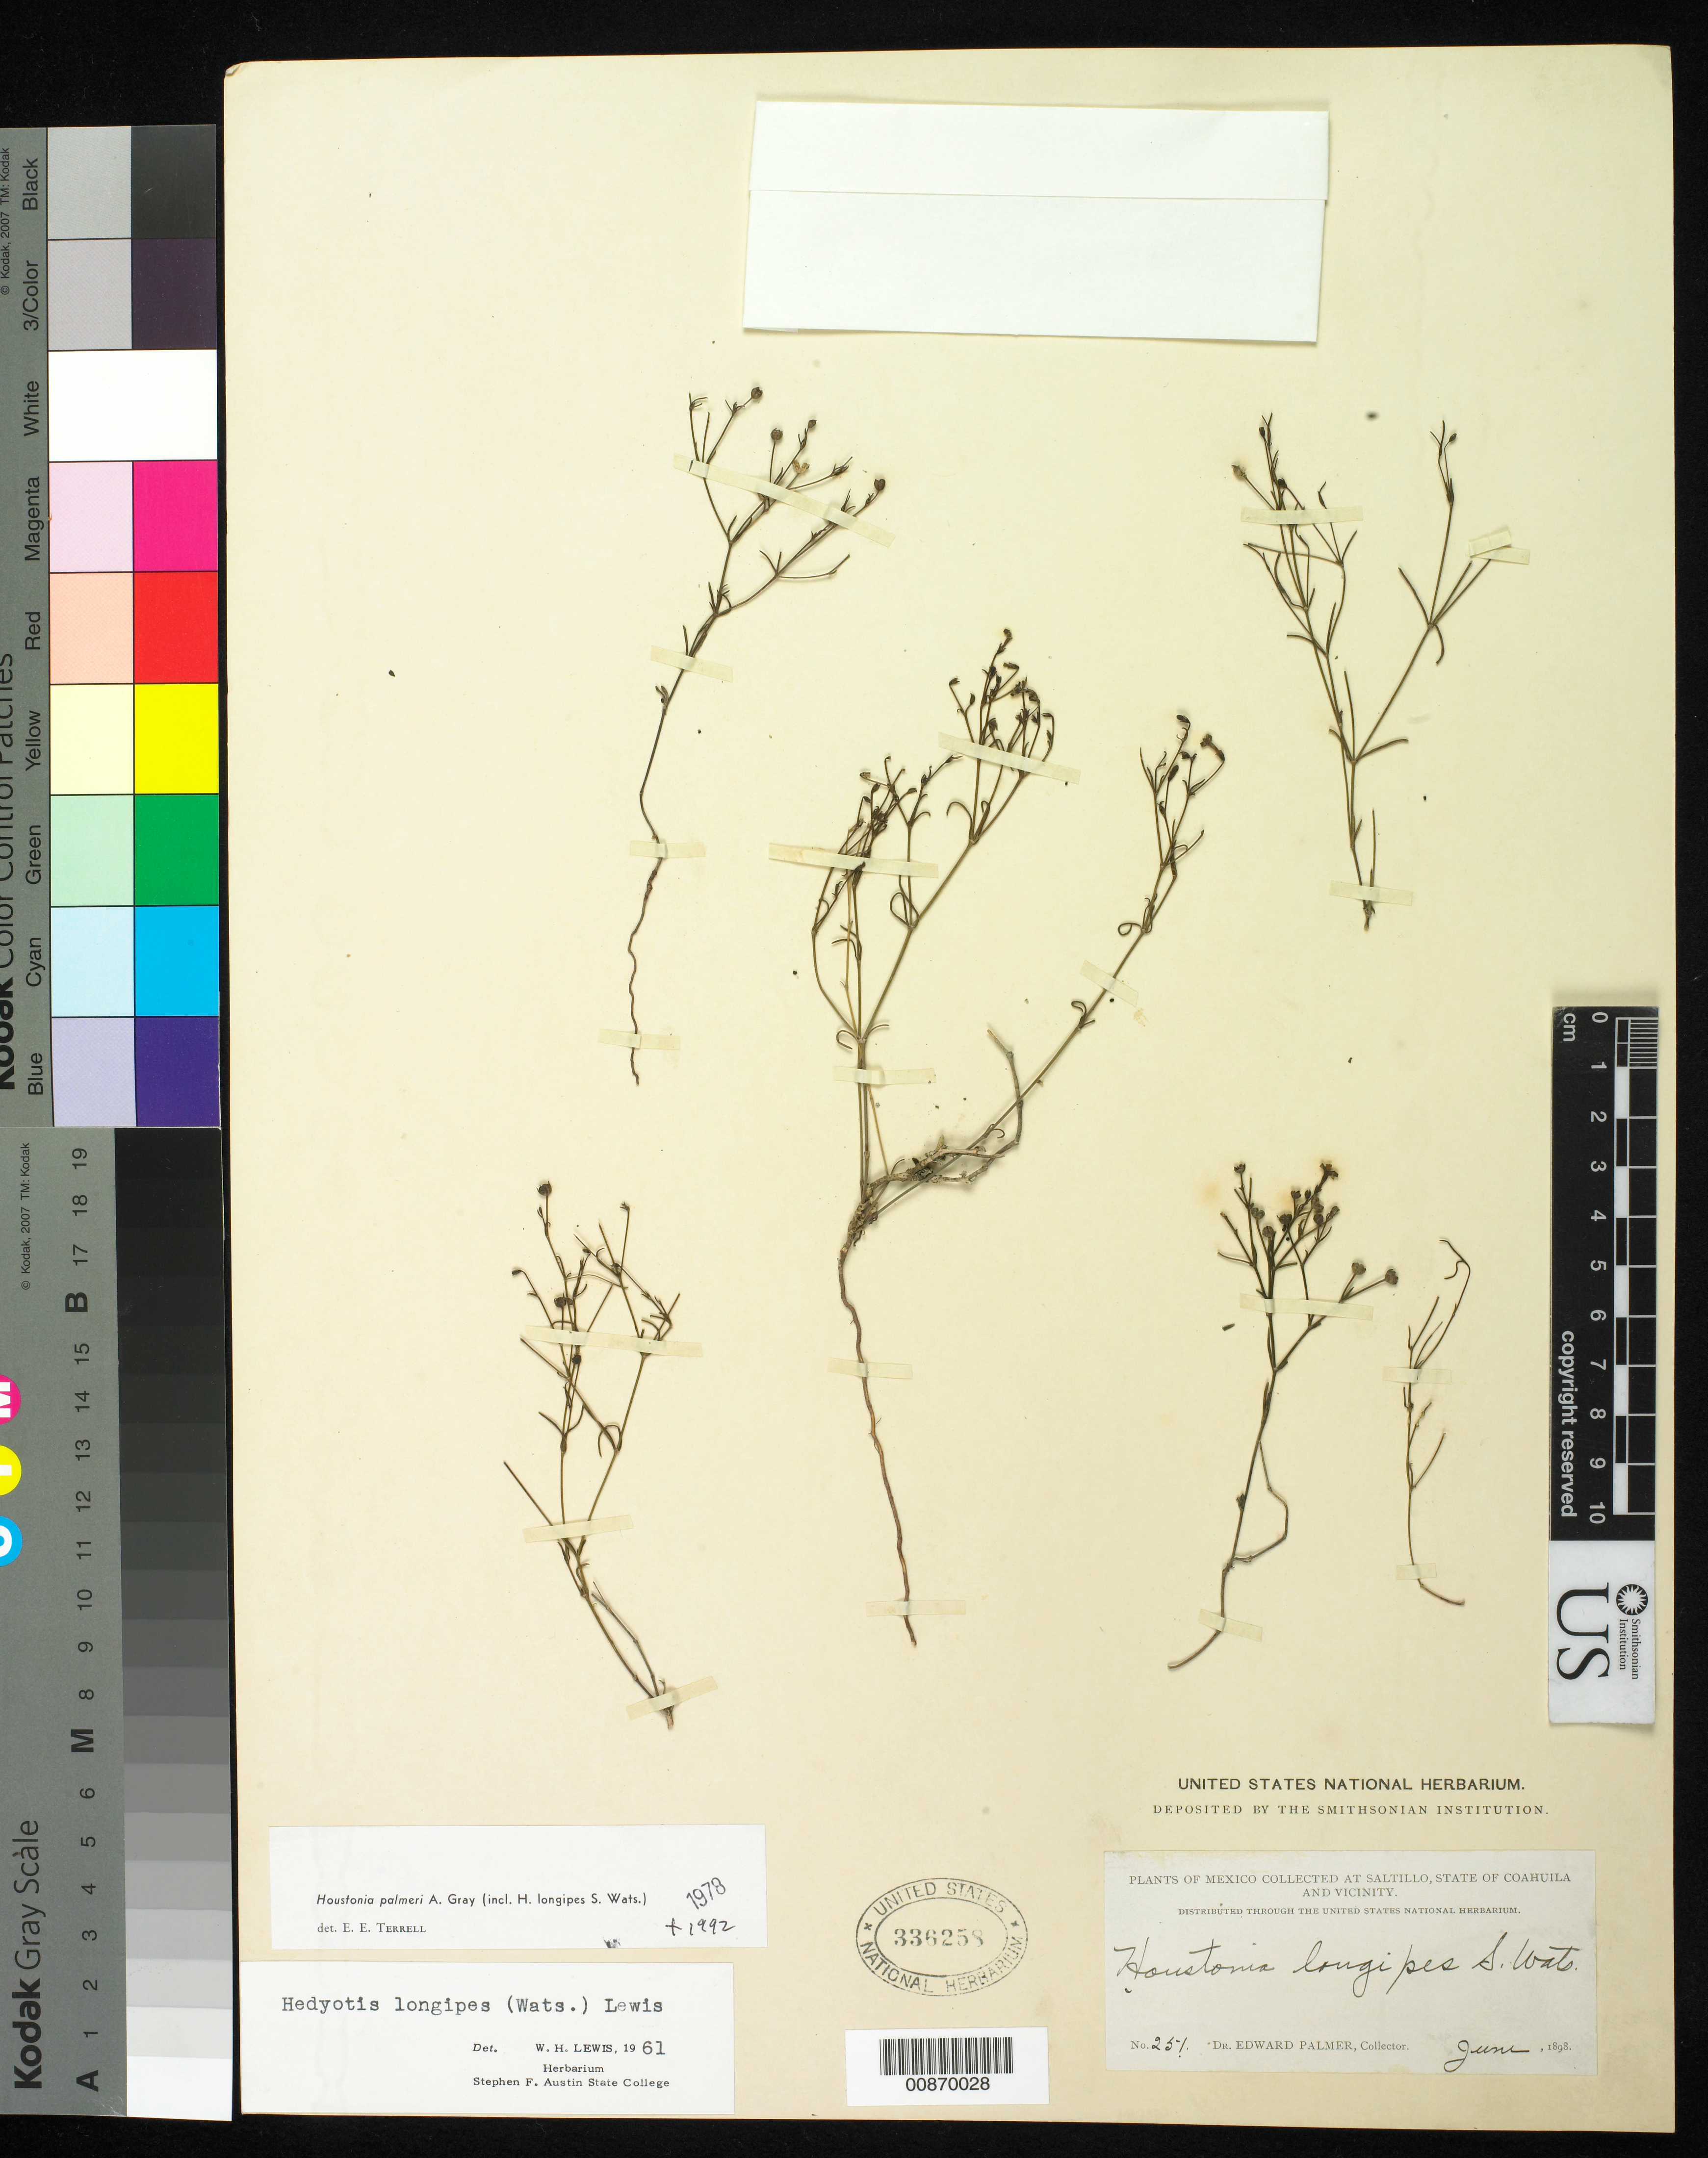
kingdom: Plantae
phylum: Tracheophyta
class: Magnoliopsida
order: Gentianales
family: Rubiaceae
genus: Houstonia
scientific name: Houstonia palmeri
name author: A. Gray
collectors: E. Palmer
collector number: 251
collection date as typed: Jun 1898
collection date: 1898-06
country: Mexico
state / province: Coahuila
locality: Saltillo, Coahuila and vicinity.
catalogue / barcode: US 336258